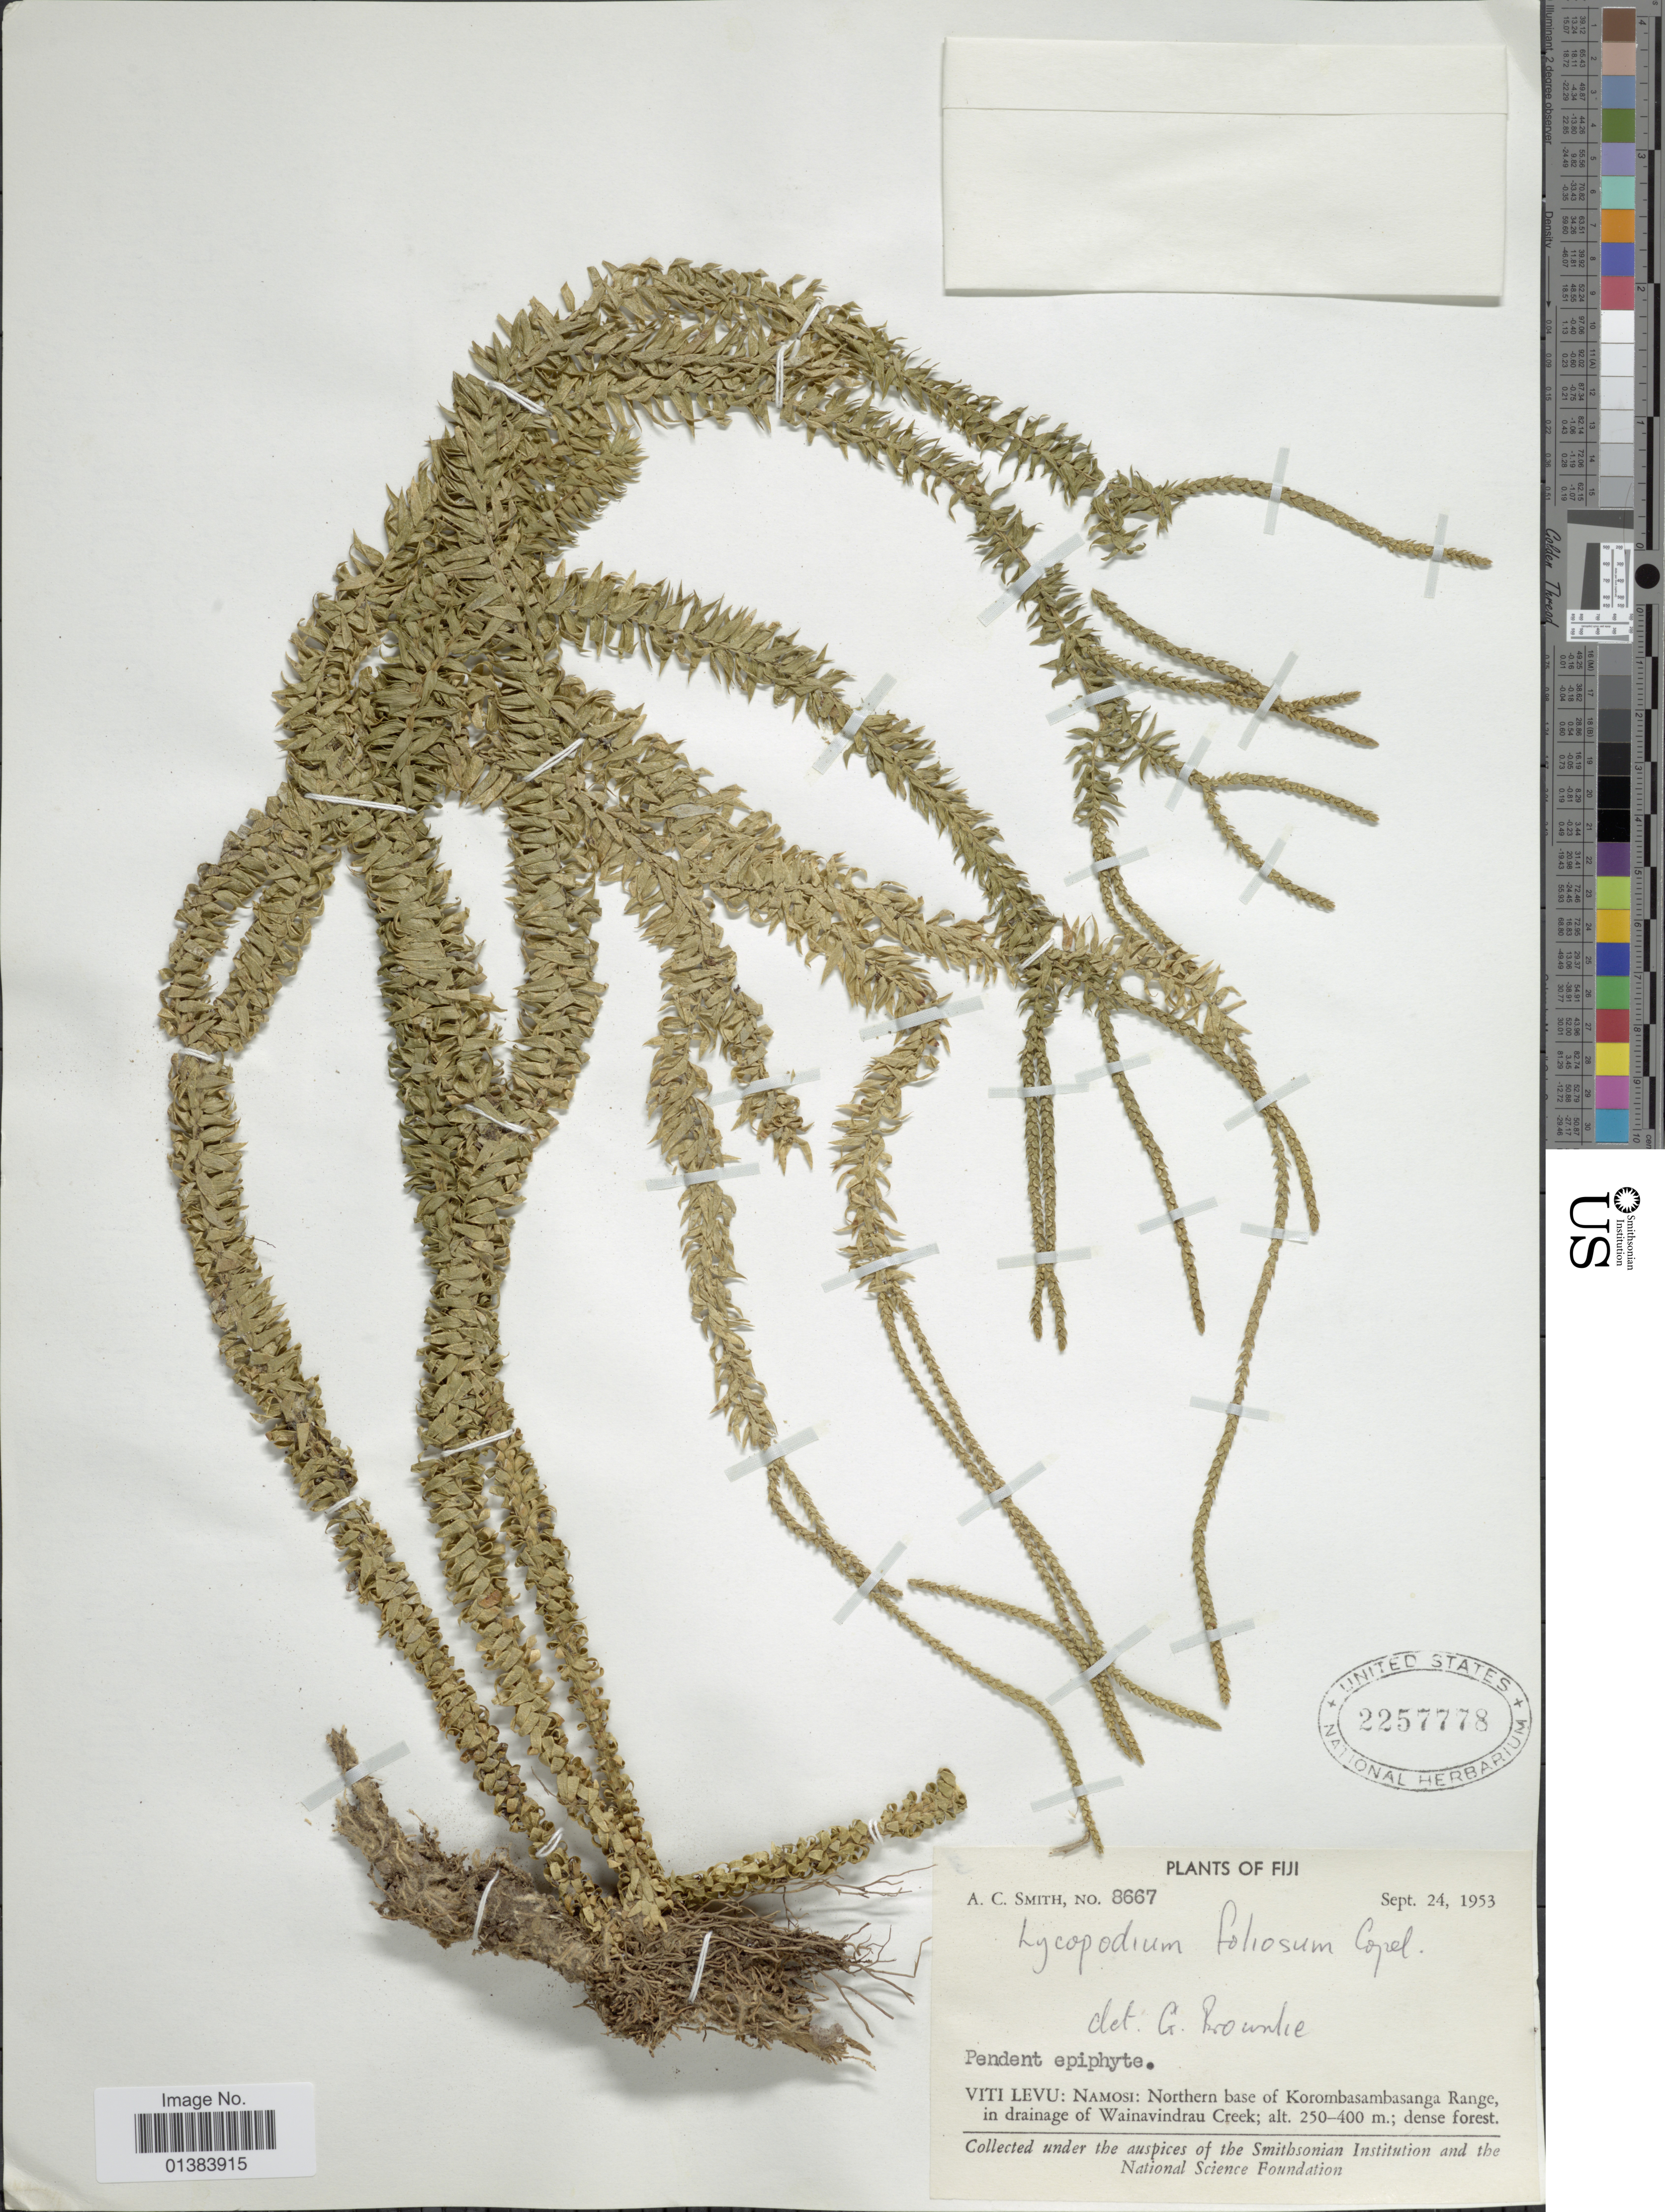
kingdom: Plantae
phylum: Tracheophyta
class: Lycopodiopsida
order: Lycopodiales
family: Lycopodiaceae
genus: Phlegmariurus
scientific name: Phlegmariurus foliosus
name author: (Copel.) A. R. Field & Bostock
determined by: Field, A. R.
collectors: A. C. Smith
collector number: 8667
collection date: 1953-09-24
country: Fiji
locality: Viti Levu: Namosi: Northern base of Korombasambasanga Range, in drainage of Wainavindrau Creek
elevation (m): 250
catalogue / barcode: US 2257778